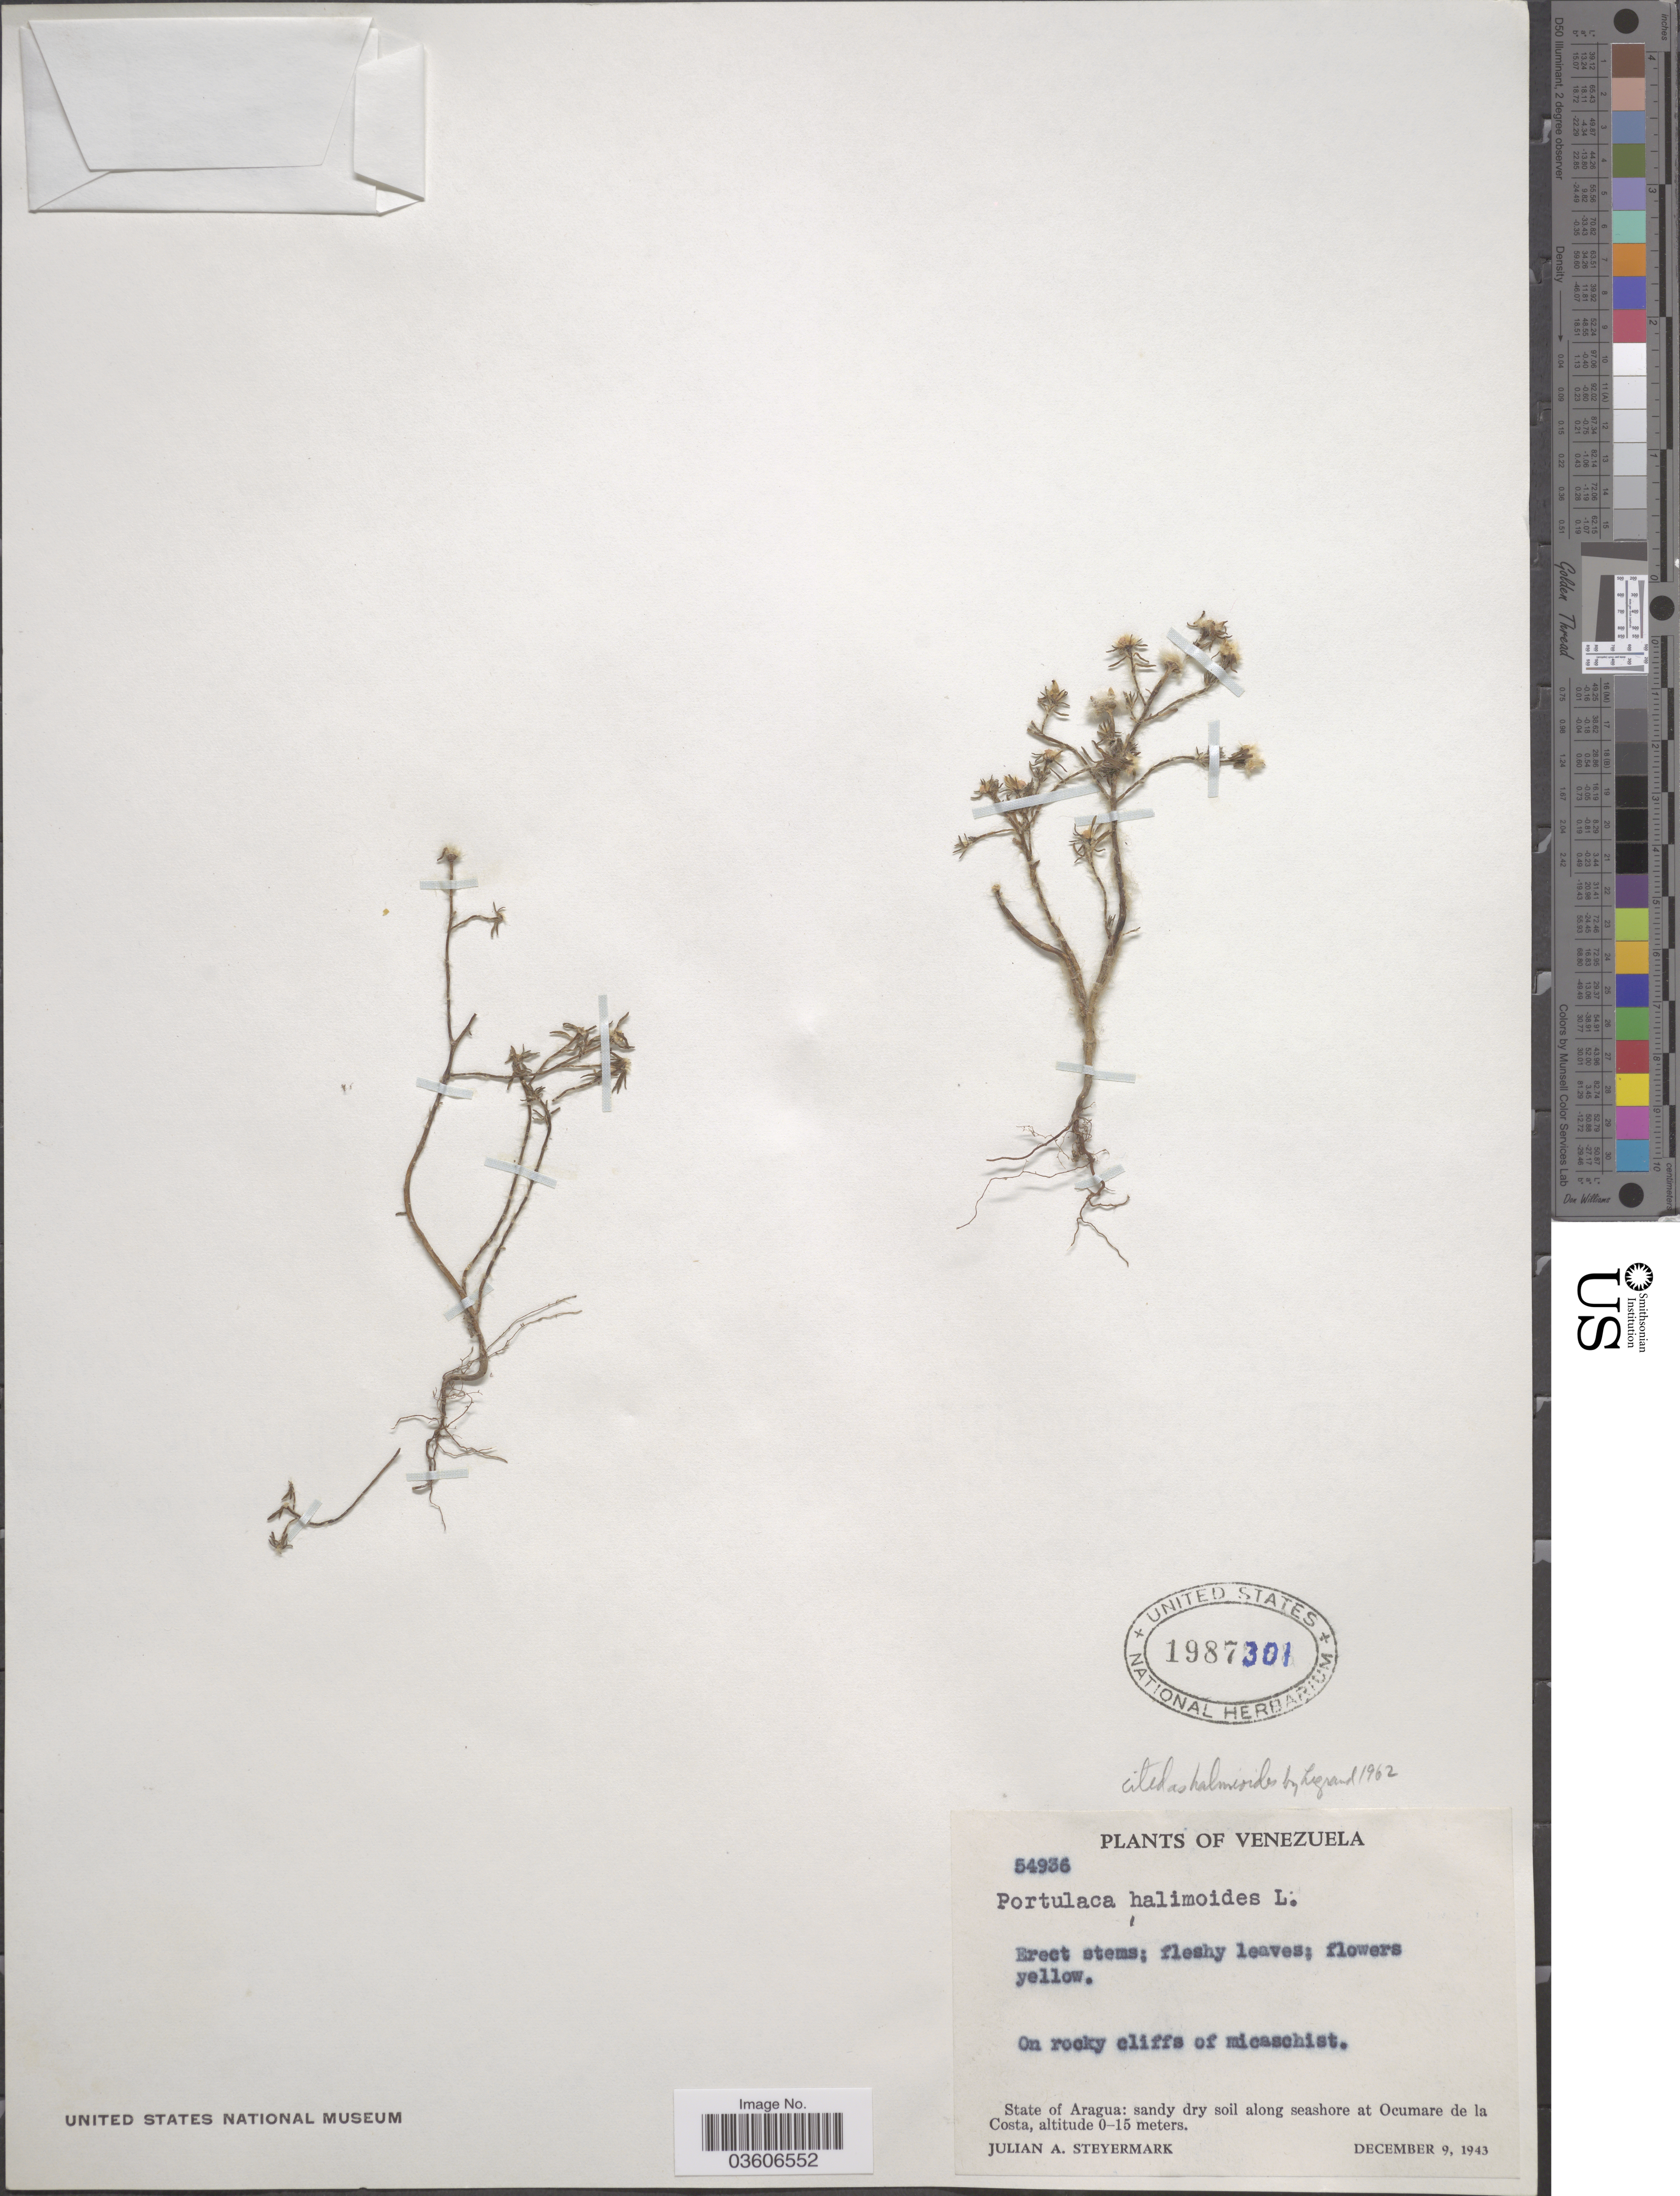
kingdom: Plantae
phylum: Tracheophyta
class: Magnoliopsida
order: Caryophyllales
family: Portulacaceae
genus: Portulaca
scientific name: Portulaca halimoides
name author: L.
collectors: J. Steyermark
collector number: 54936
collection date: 1943-12-09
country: Venezuela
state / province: Aragua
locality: Along seashore at Ocumare de la Costa.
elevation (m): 0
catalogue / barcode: US 1987301